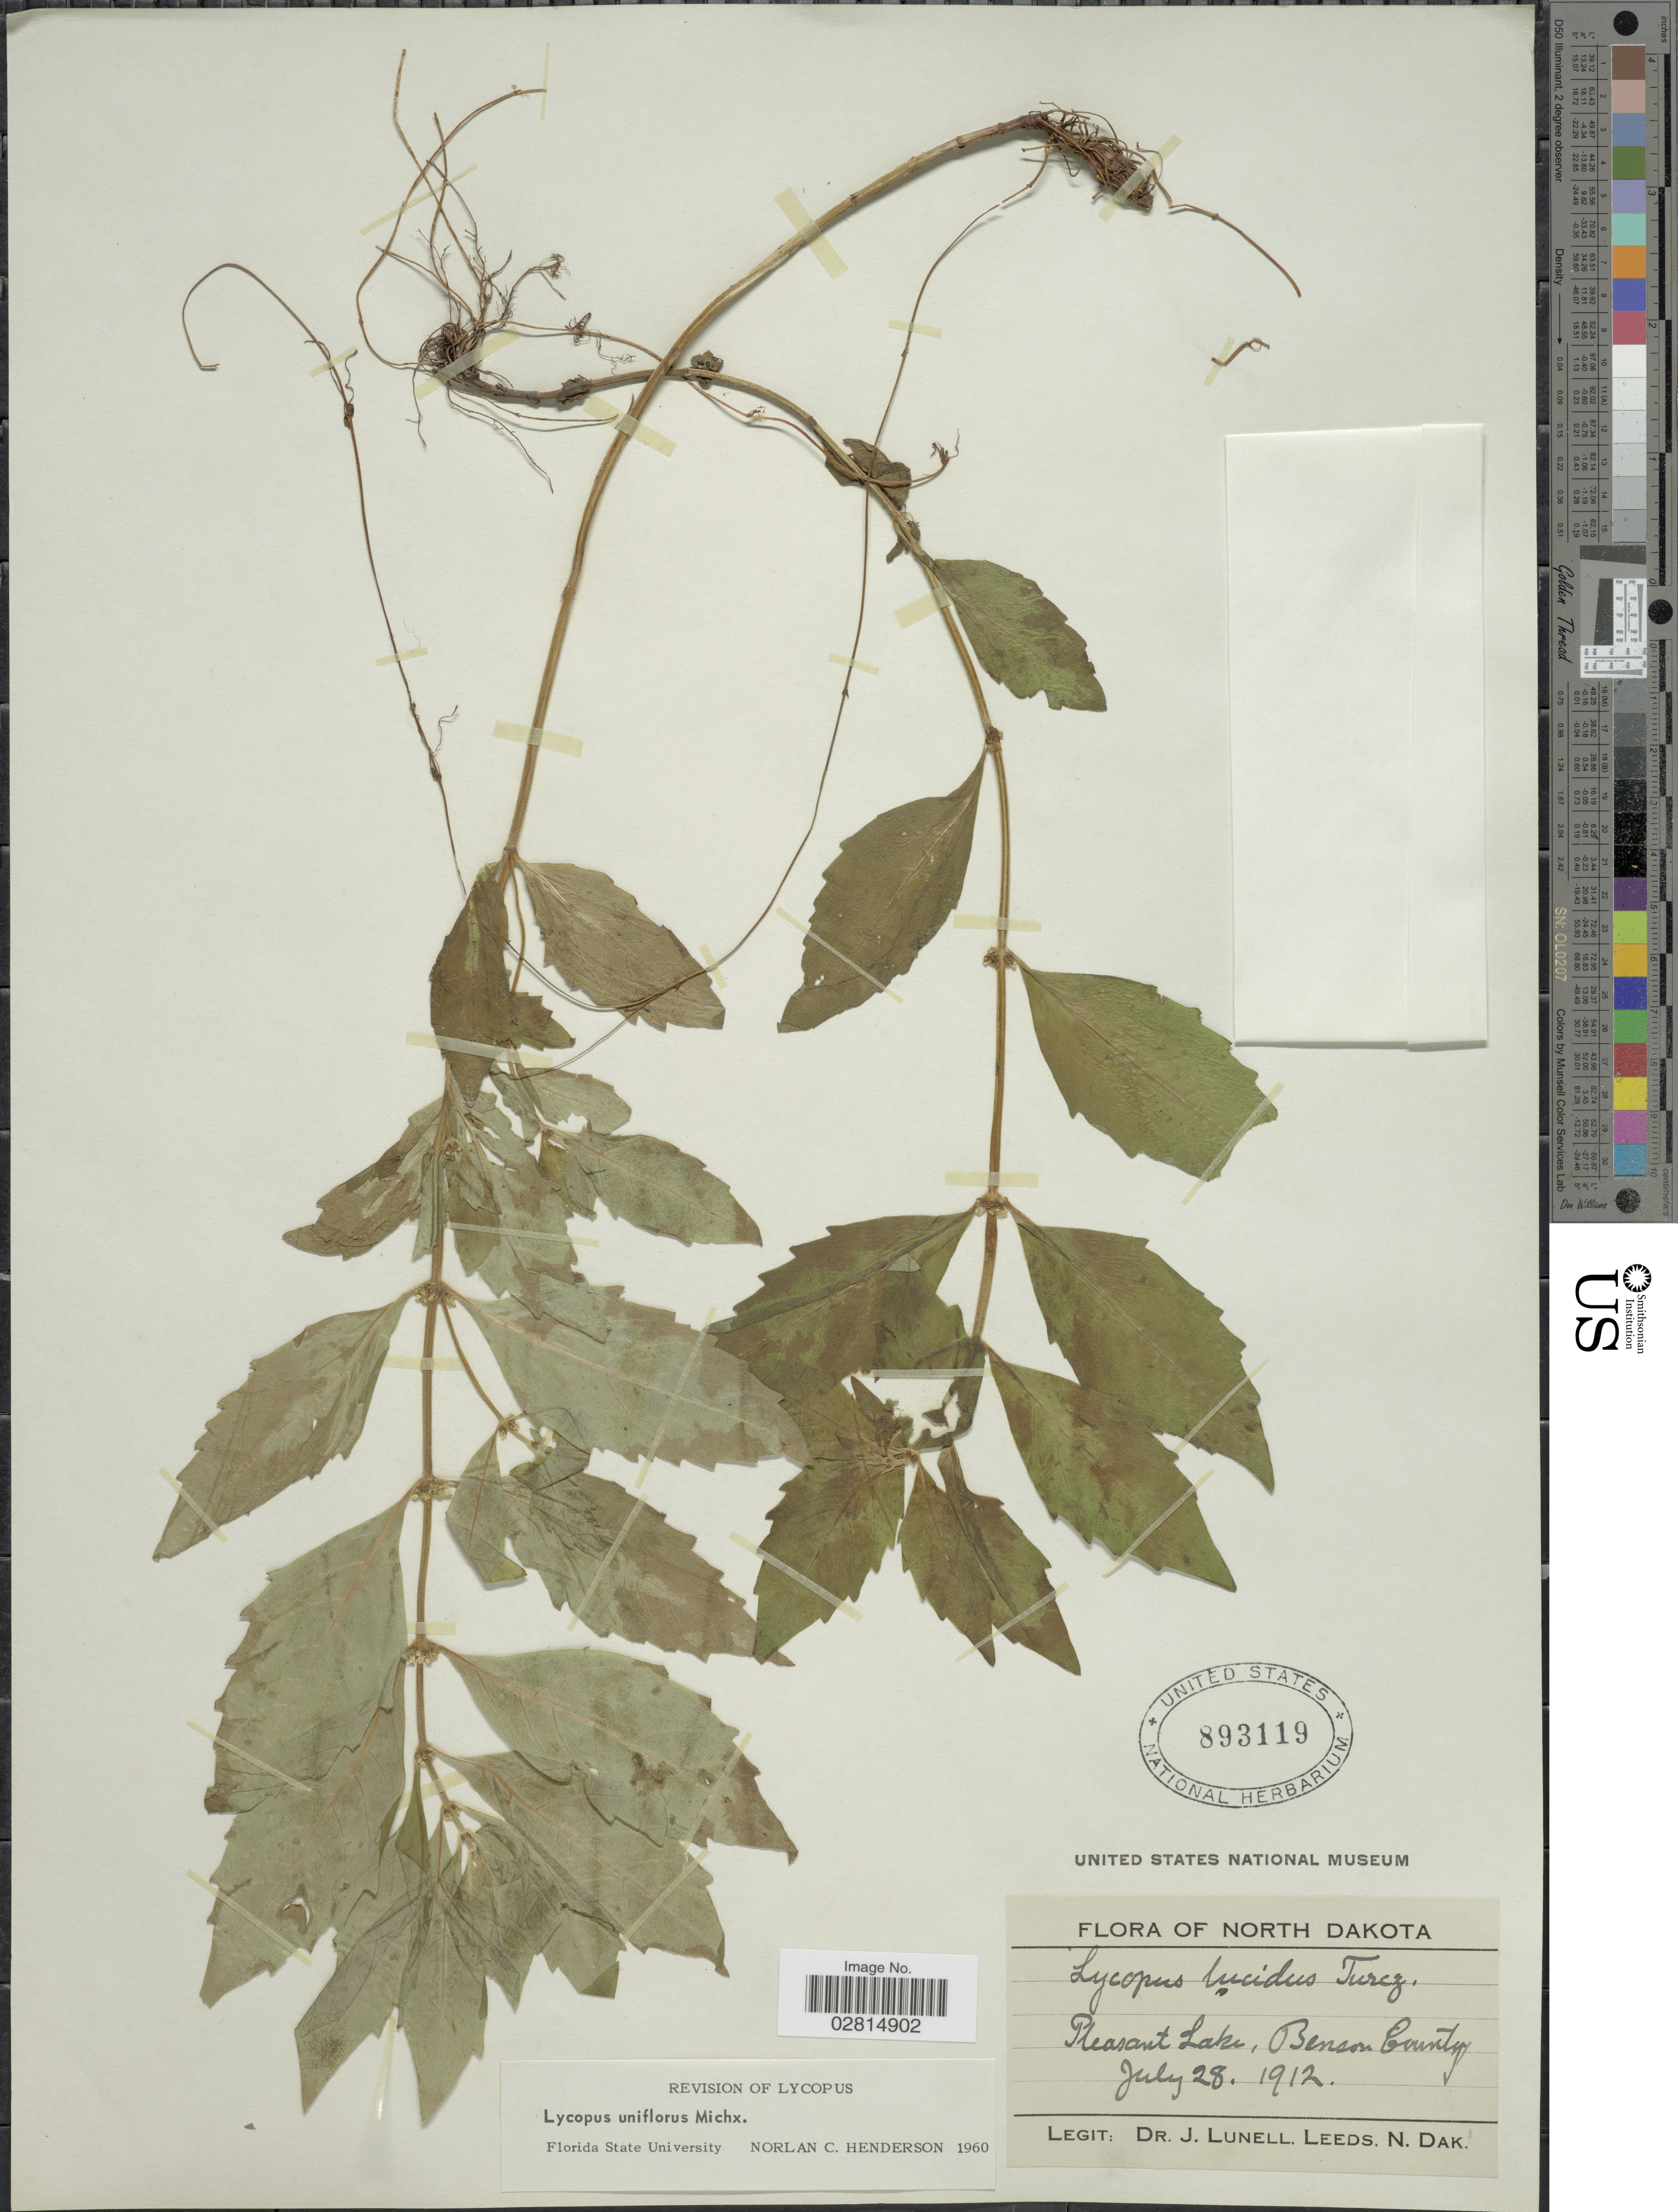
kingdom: Plantae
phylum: Tracheophyta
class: Magnoliopsida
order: Lamiales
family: Lamiaceae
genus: Lycopus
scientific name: Lycopus uniflorus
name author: Michx.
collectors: J. Lunell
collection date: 1912-07-28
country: United States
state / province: North Dakota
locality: Pleasant Lake, Benson County.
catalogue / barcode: US 893119